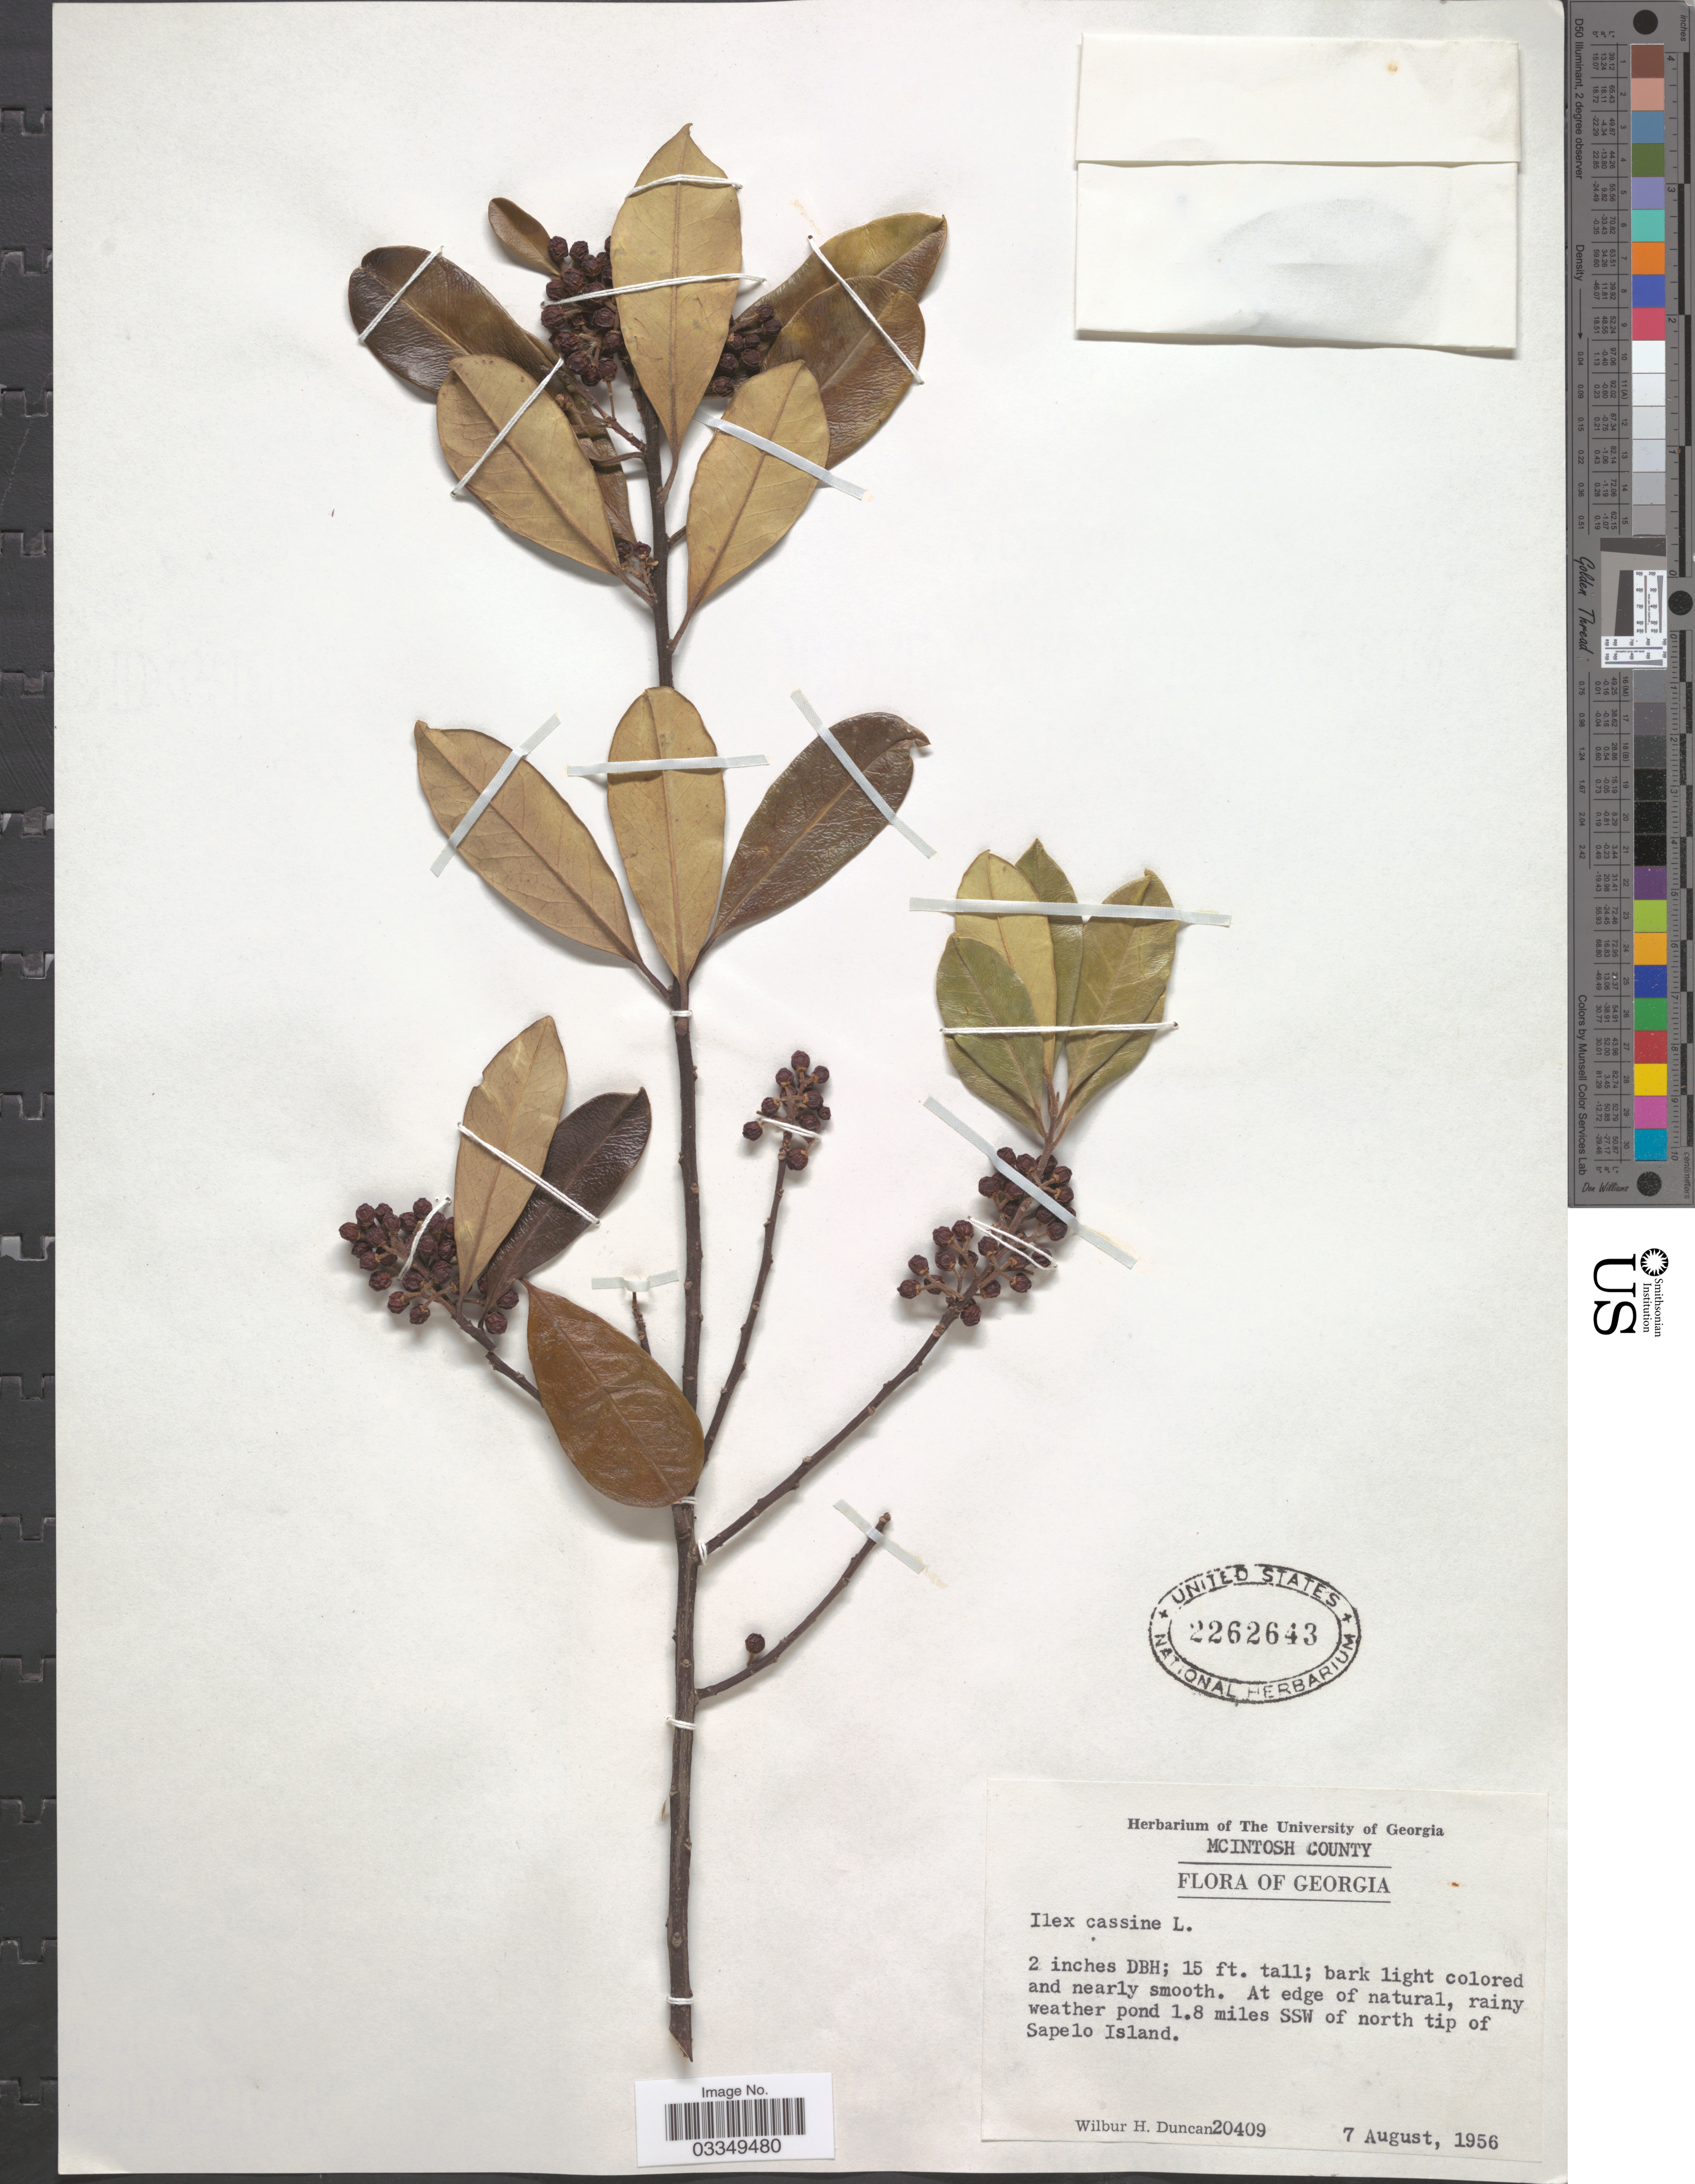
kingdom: Plantae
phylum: Tracheophyta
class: Magnoliopsida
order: Aquifoliales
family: Aquifoliaceae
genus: Ilex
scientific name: Ilex cassine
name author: L.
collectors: W. H. Duncan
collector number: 20409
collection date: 1956-08-07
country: United States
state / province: Georgia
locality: McIntosh County, At edge of natural, rainy weather pond 1.8 miles SSW of north tip of Sapelo Island.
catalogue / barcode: US 2262643